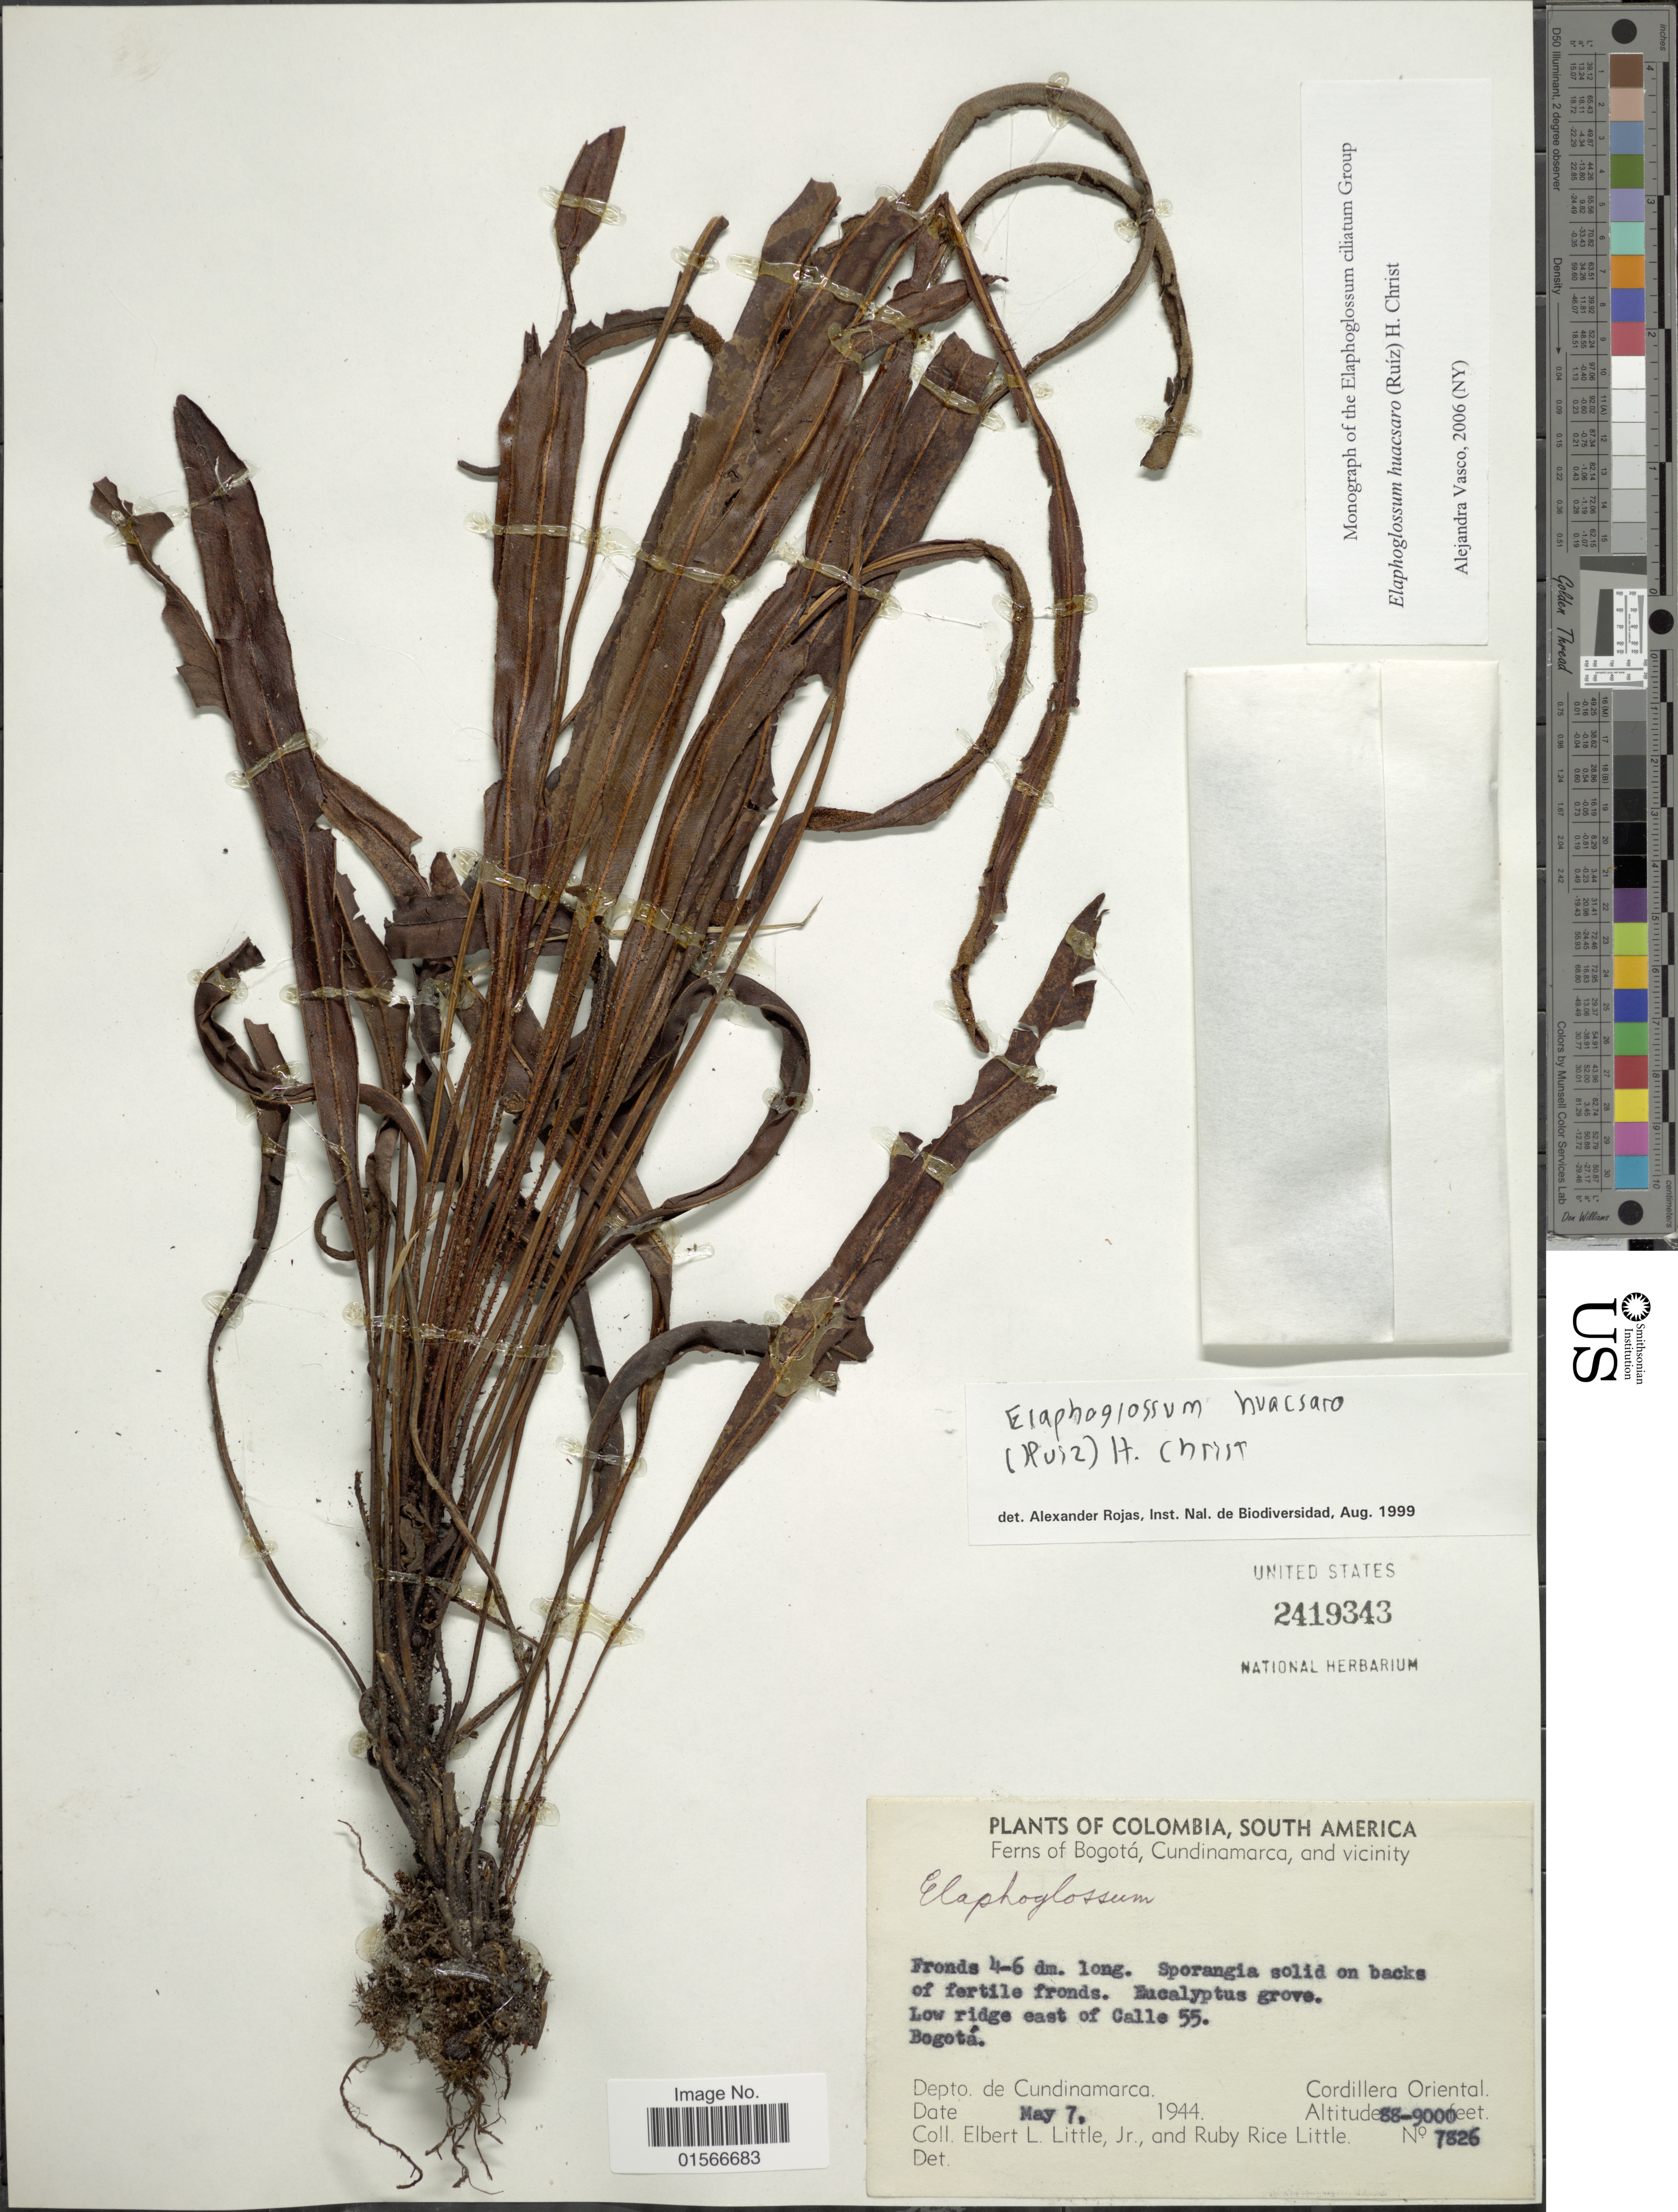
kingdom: Plantae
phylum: Tracheophyta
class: Polypodiopsida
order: Polypodiales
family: Dryopteridaceae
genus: Elaphoglossum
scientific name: Elaphoglossum huacsaro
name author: (Ruiz) Christ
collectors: E. L. Little & R. R. Little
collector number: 7826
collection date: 1944-05-07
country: Colombia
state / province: Cundinamarca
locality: Ferns of Bogotá, and vicinity, Low ridge east of Calle 55, Bogotá, Depto de Cundinamarca, Cordillera Oriental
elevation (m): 2682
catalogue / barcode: US 2419343